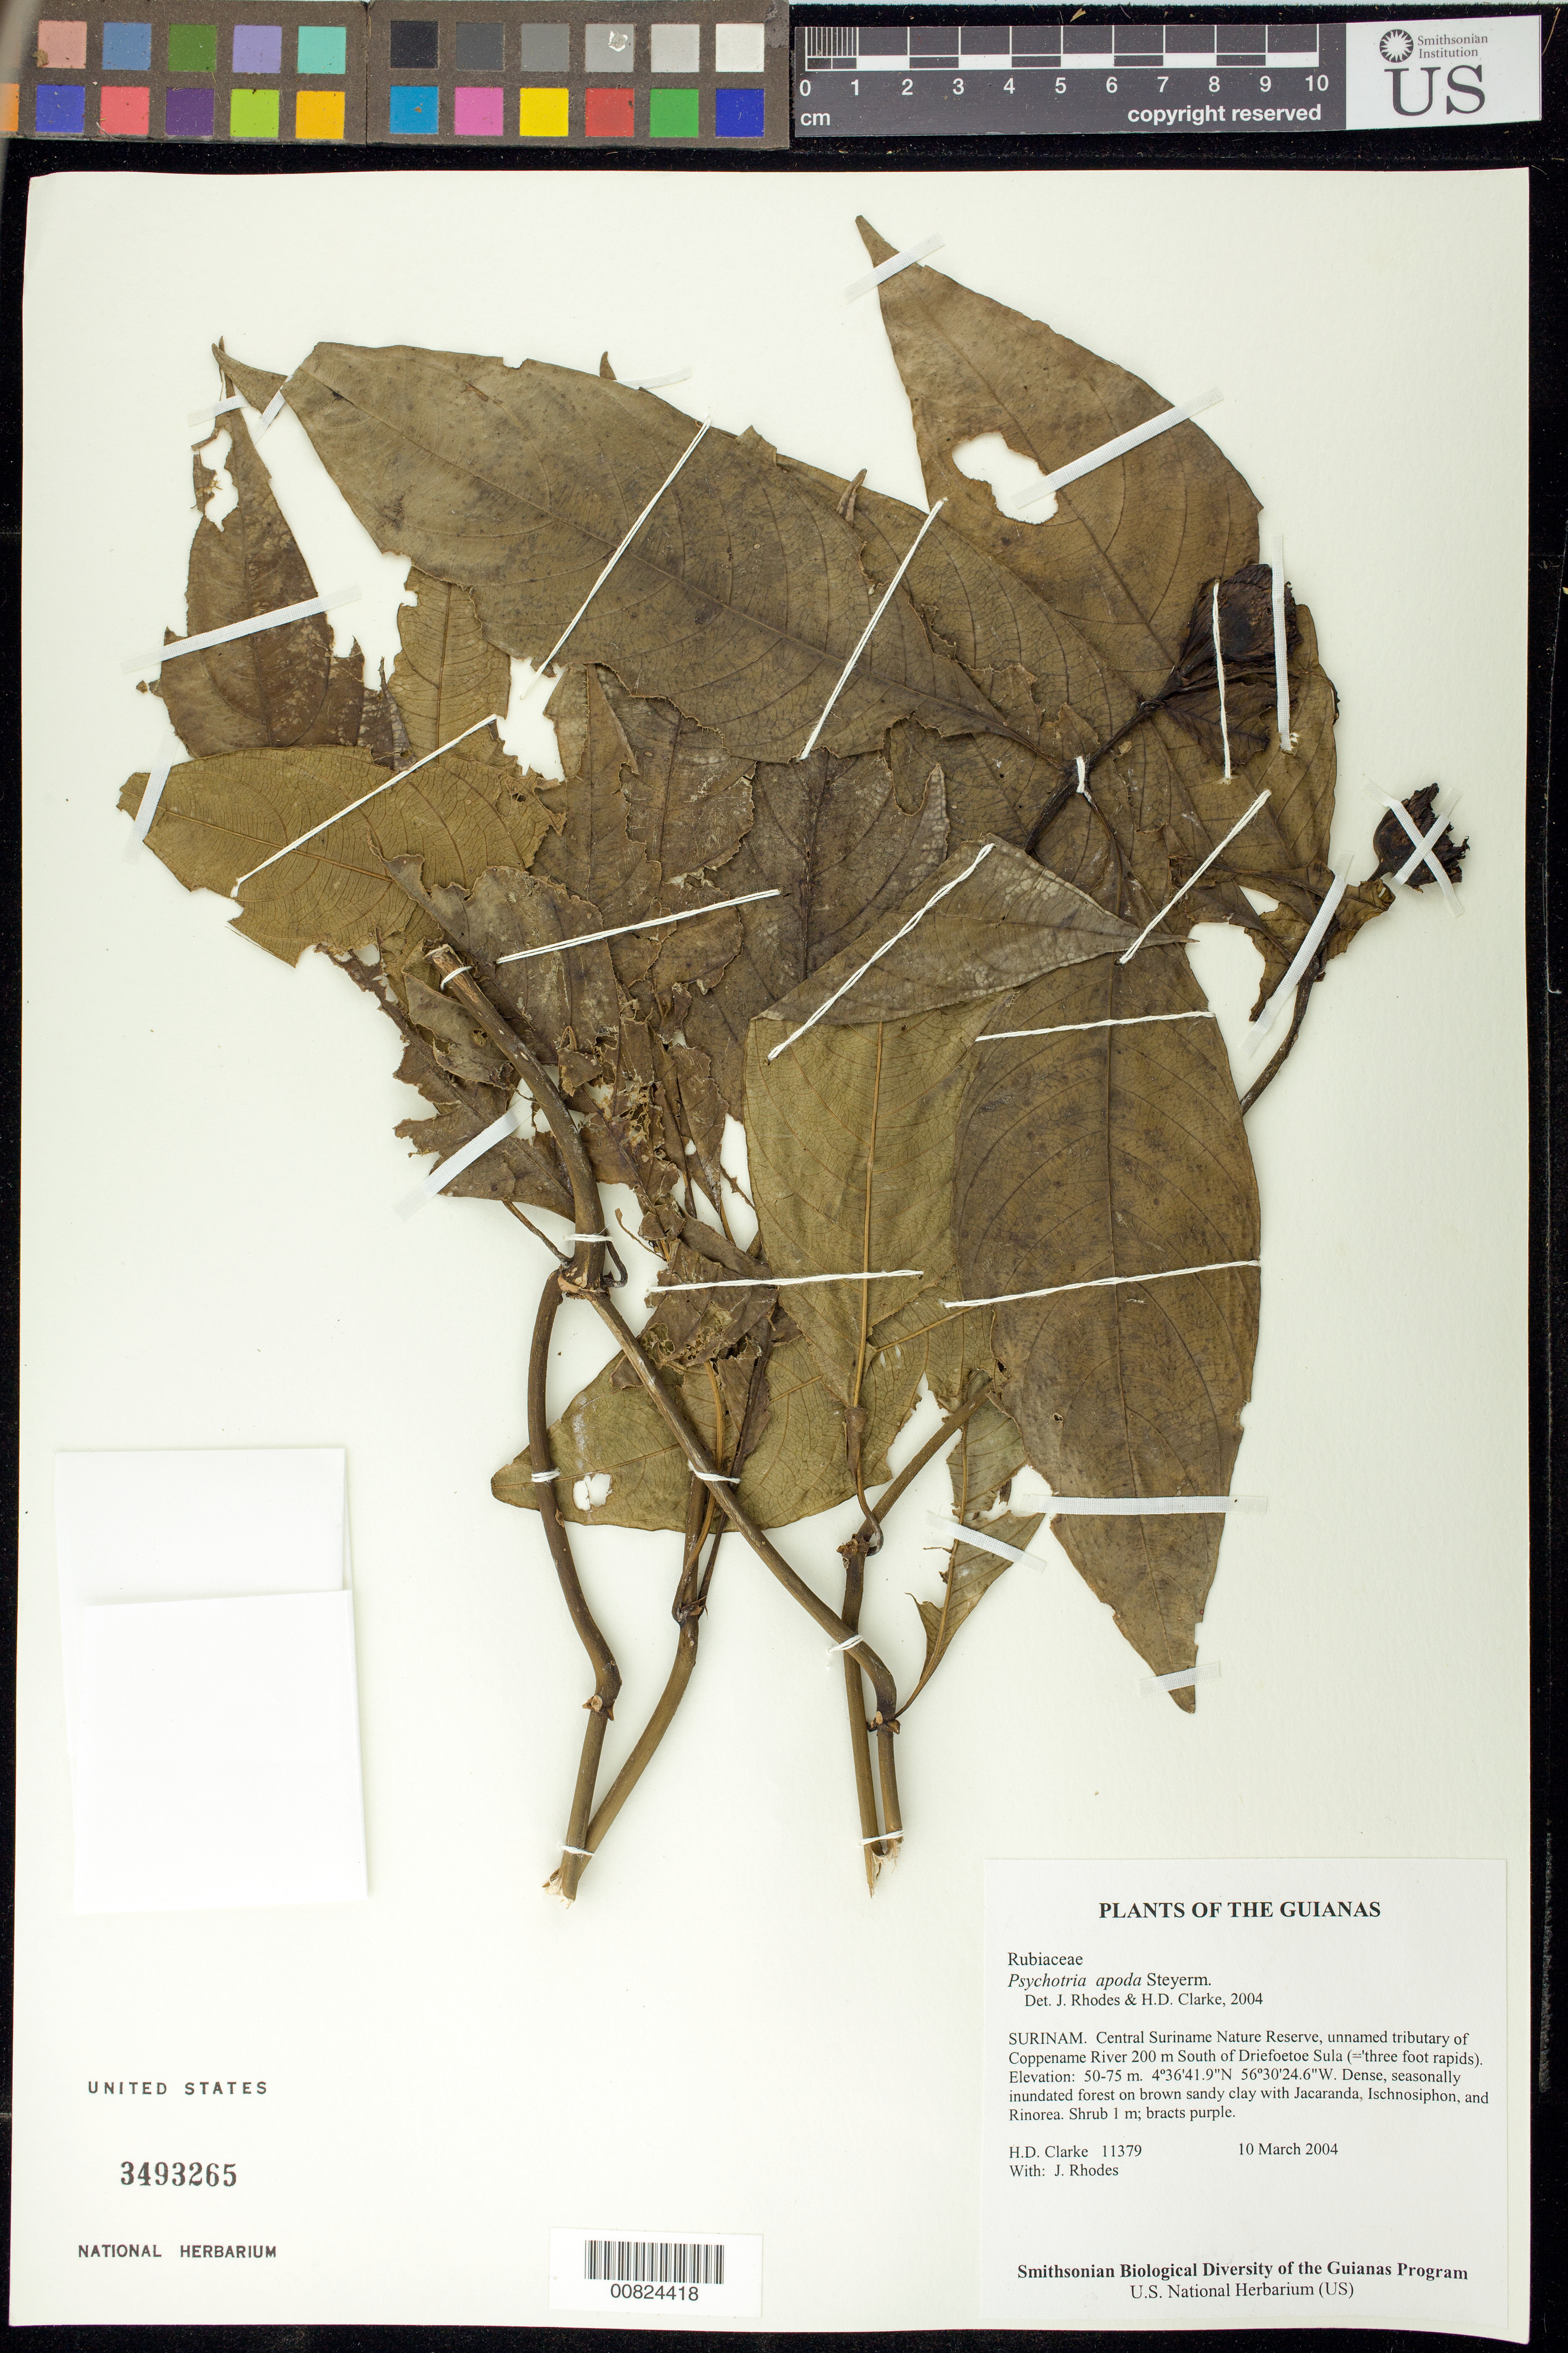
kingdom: Plantae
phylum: Tracheophyta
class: Magnoliopsida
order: Gentianales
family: Rubiaceae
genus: Palicourea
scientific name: Palicourea apoda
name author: (Steyerm.) Delprete & J.H. Kirkbr.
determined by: Kirkbride, J. H., Jr.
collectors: H. D. Clarke & J. Rhodes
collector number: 11379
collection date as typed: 10 March 2004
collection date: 2004-03-10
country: Suriname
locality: Central Suriname Nature Reserve, unnamed tributary of Coppename River 200 m South of Driefoetoe Sula (='three foot rapids)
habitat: Dense, seasonally inundated forest on brown sandy clay with Jacaranda, Ischnosiphon, and Rinorea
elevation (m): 50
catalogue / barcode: US 3493265